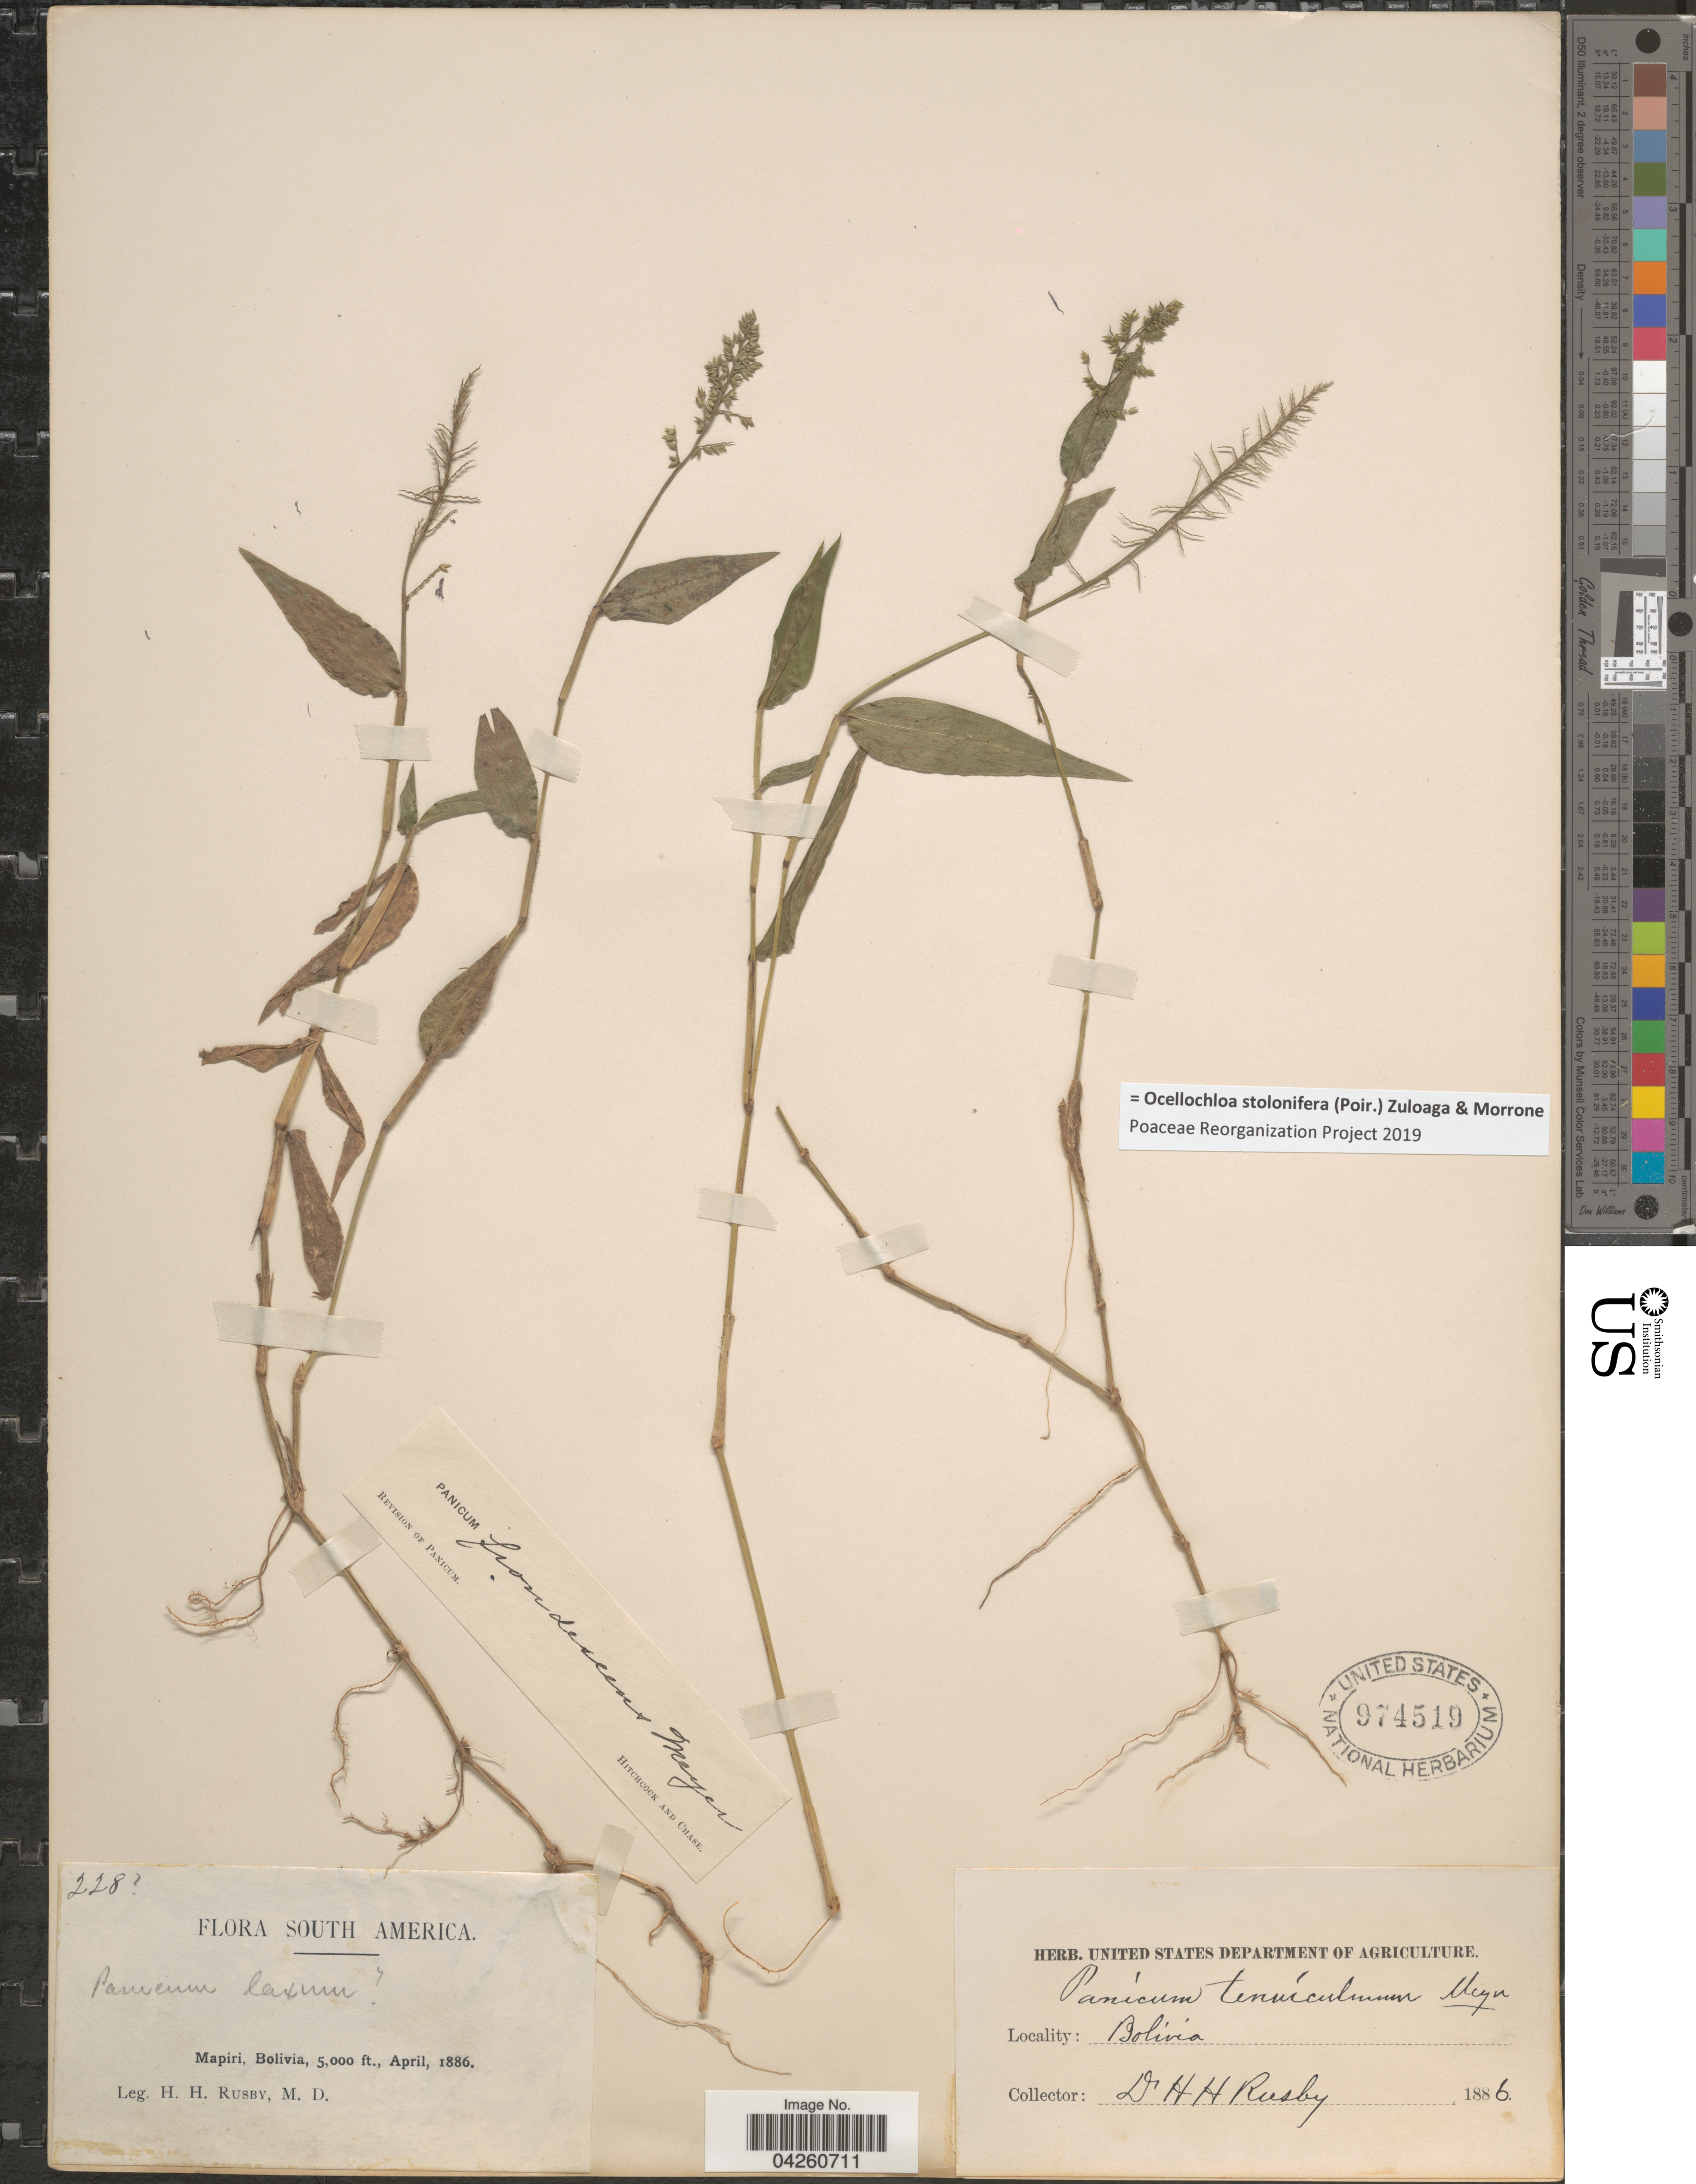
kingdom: Plantae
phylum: Tracheophyta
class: Liliopsida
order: Poales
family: Poaceae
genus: Ocellochloa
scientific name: Ocellochloa stolonifera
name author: (Poir.) Zuloaga & Morrone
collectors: H. H. Rusby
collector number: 228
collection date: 1886-04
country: Bolivia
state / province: La Páz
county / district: Larecaja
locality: Mapiri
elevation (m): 1524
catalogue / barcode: US 974519